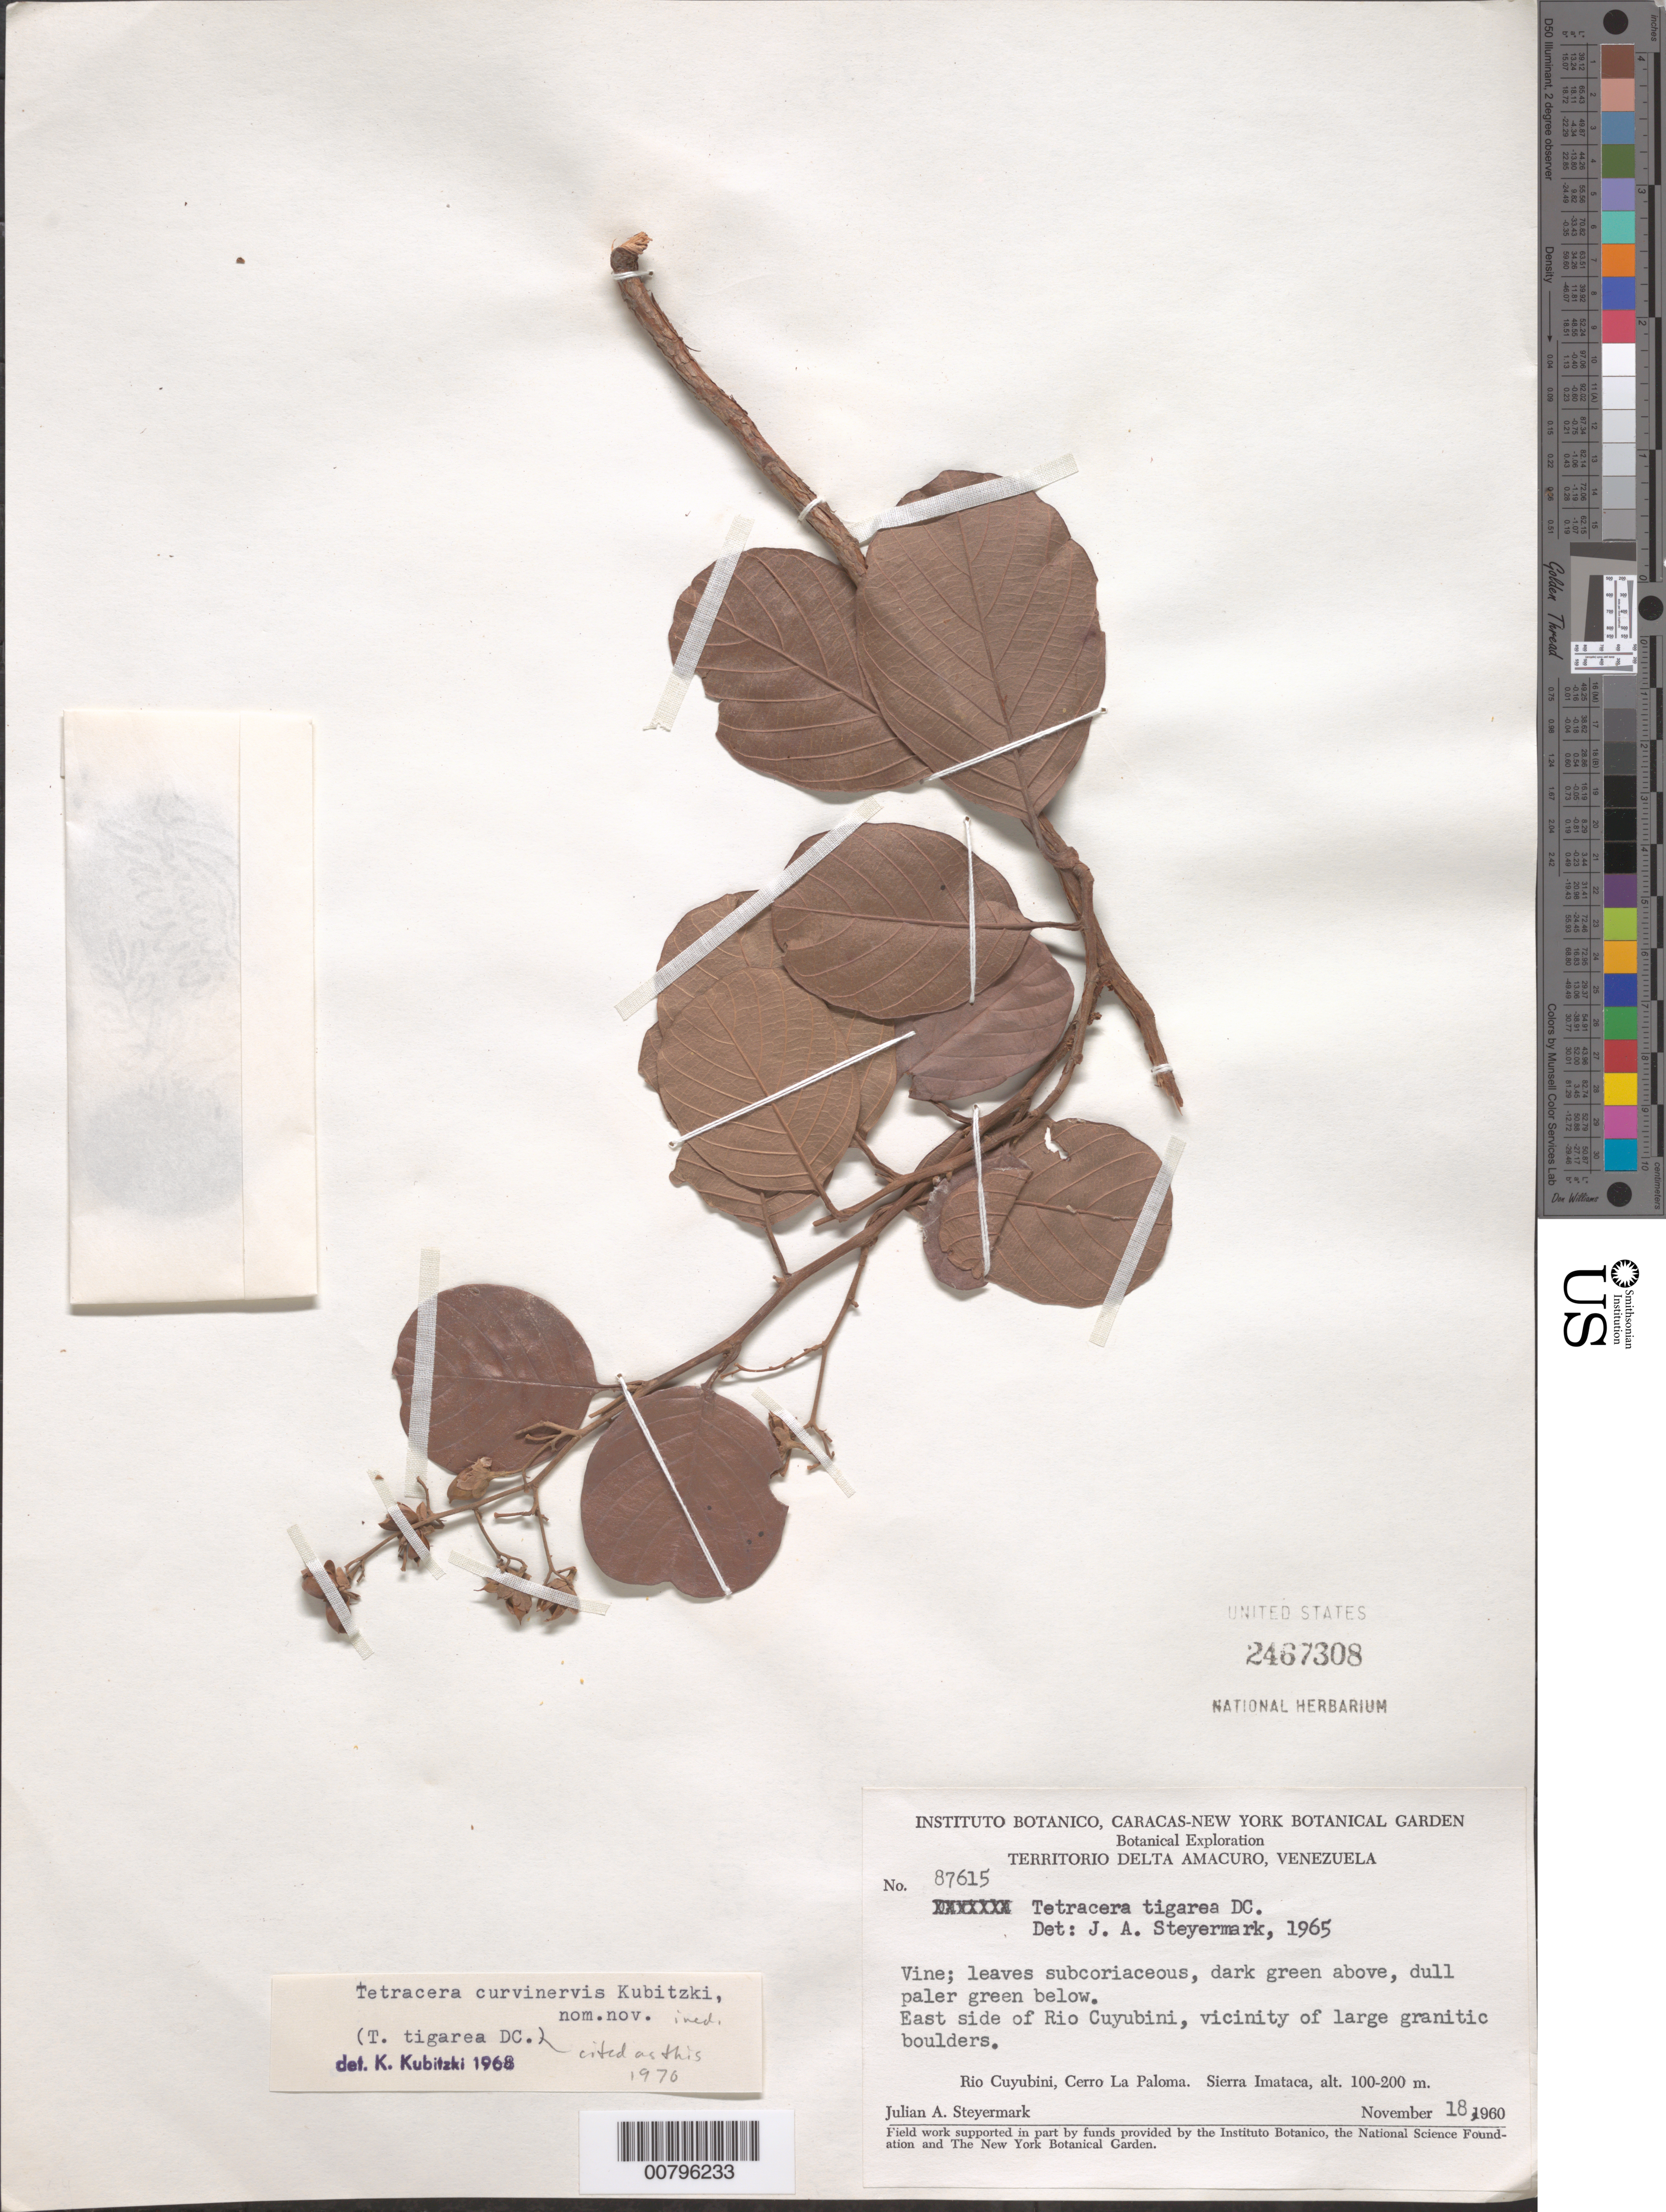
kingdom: Plantae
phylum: Tracheophyta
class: Magnoliopsida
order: Dilleniales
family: Dilleniaceae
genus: Tetracera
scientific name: Tetracera tigarea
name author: DC.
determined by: Steyermark, Julian A., (VEN)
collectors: J. Steyermark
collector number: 87615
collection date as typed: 18-Nov-60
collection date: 1960-11-18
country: Venezuela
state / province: Delta Amacuro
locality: Río Cuyubini, E side; Cerro La Paloma, Sierra Imataca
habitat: Large granitic boulders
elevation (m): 100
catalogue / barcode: US 2467308